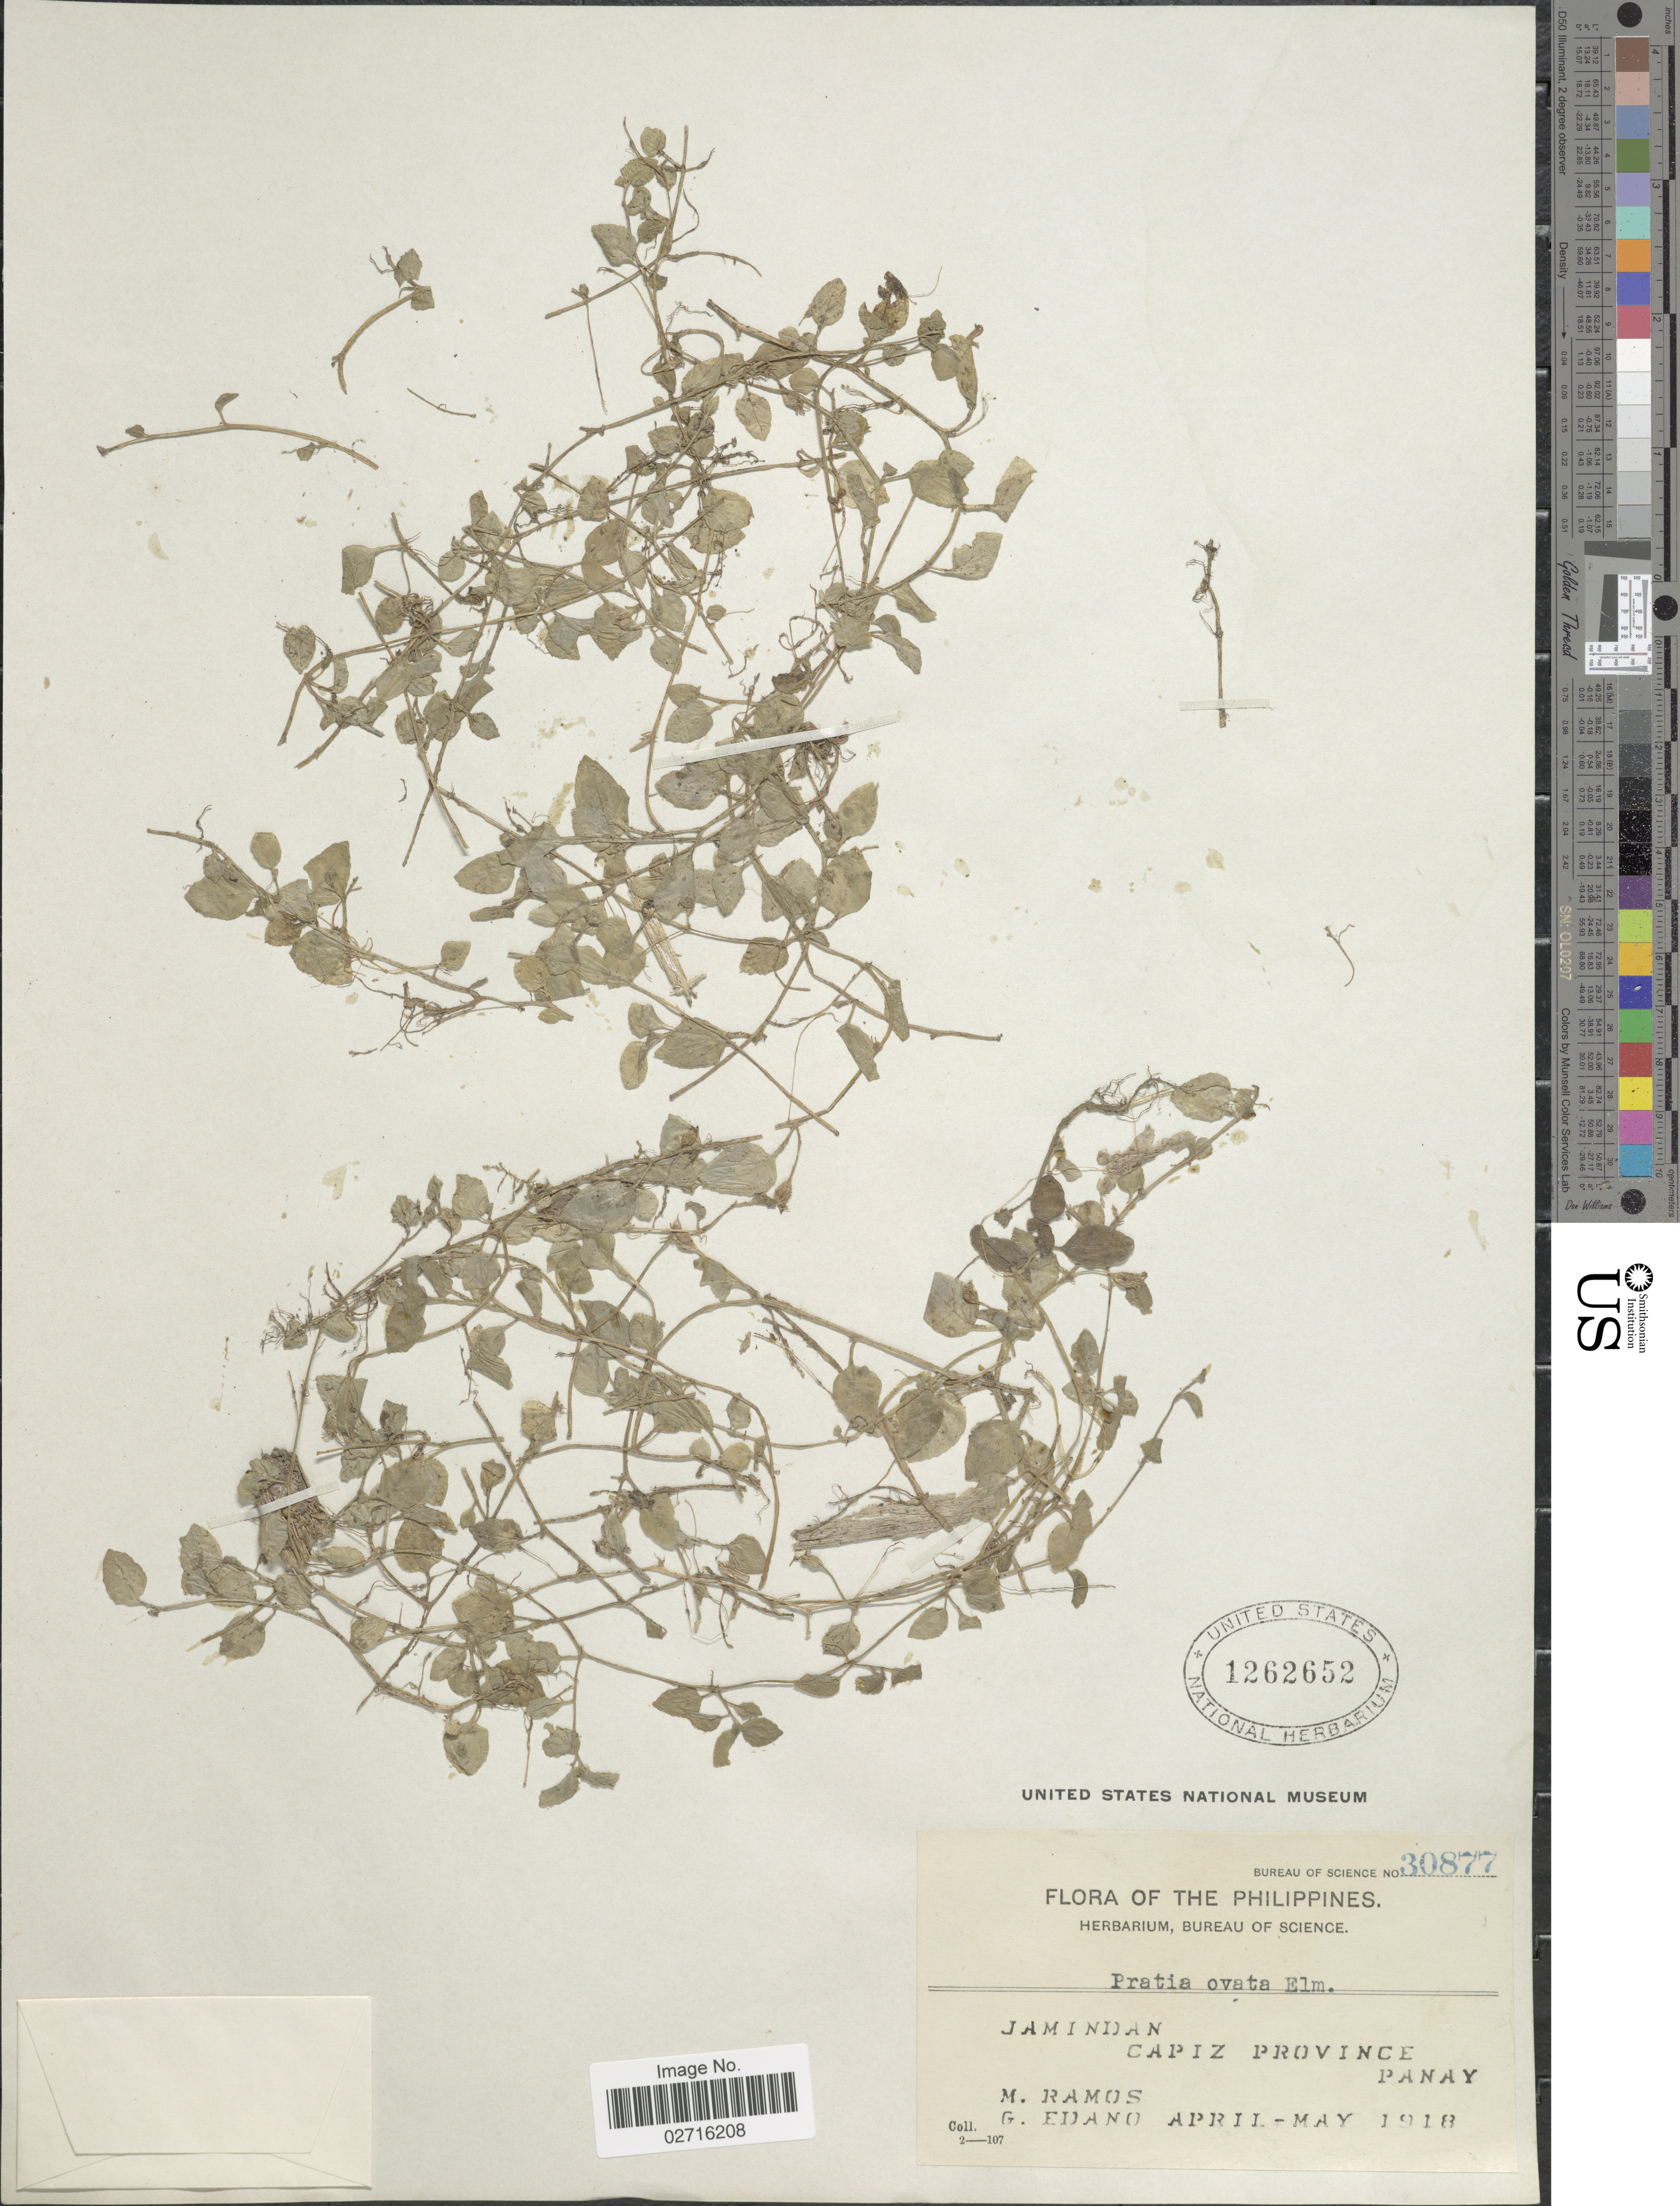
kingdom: Plantae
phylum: Tracheophyta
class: Magnoliopsida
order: Asterales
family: Campanulaceae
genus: Lobelia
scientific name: Lobelia succulenta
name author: Blume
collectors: M. Ramos & G. Edaño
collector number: Bureau of Science 30877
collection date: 1918-04/1918-05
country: Philippines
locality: Jamindan, Capiz Province, Panay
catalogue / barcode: US 1262652